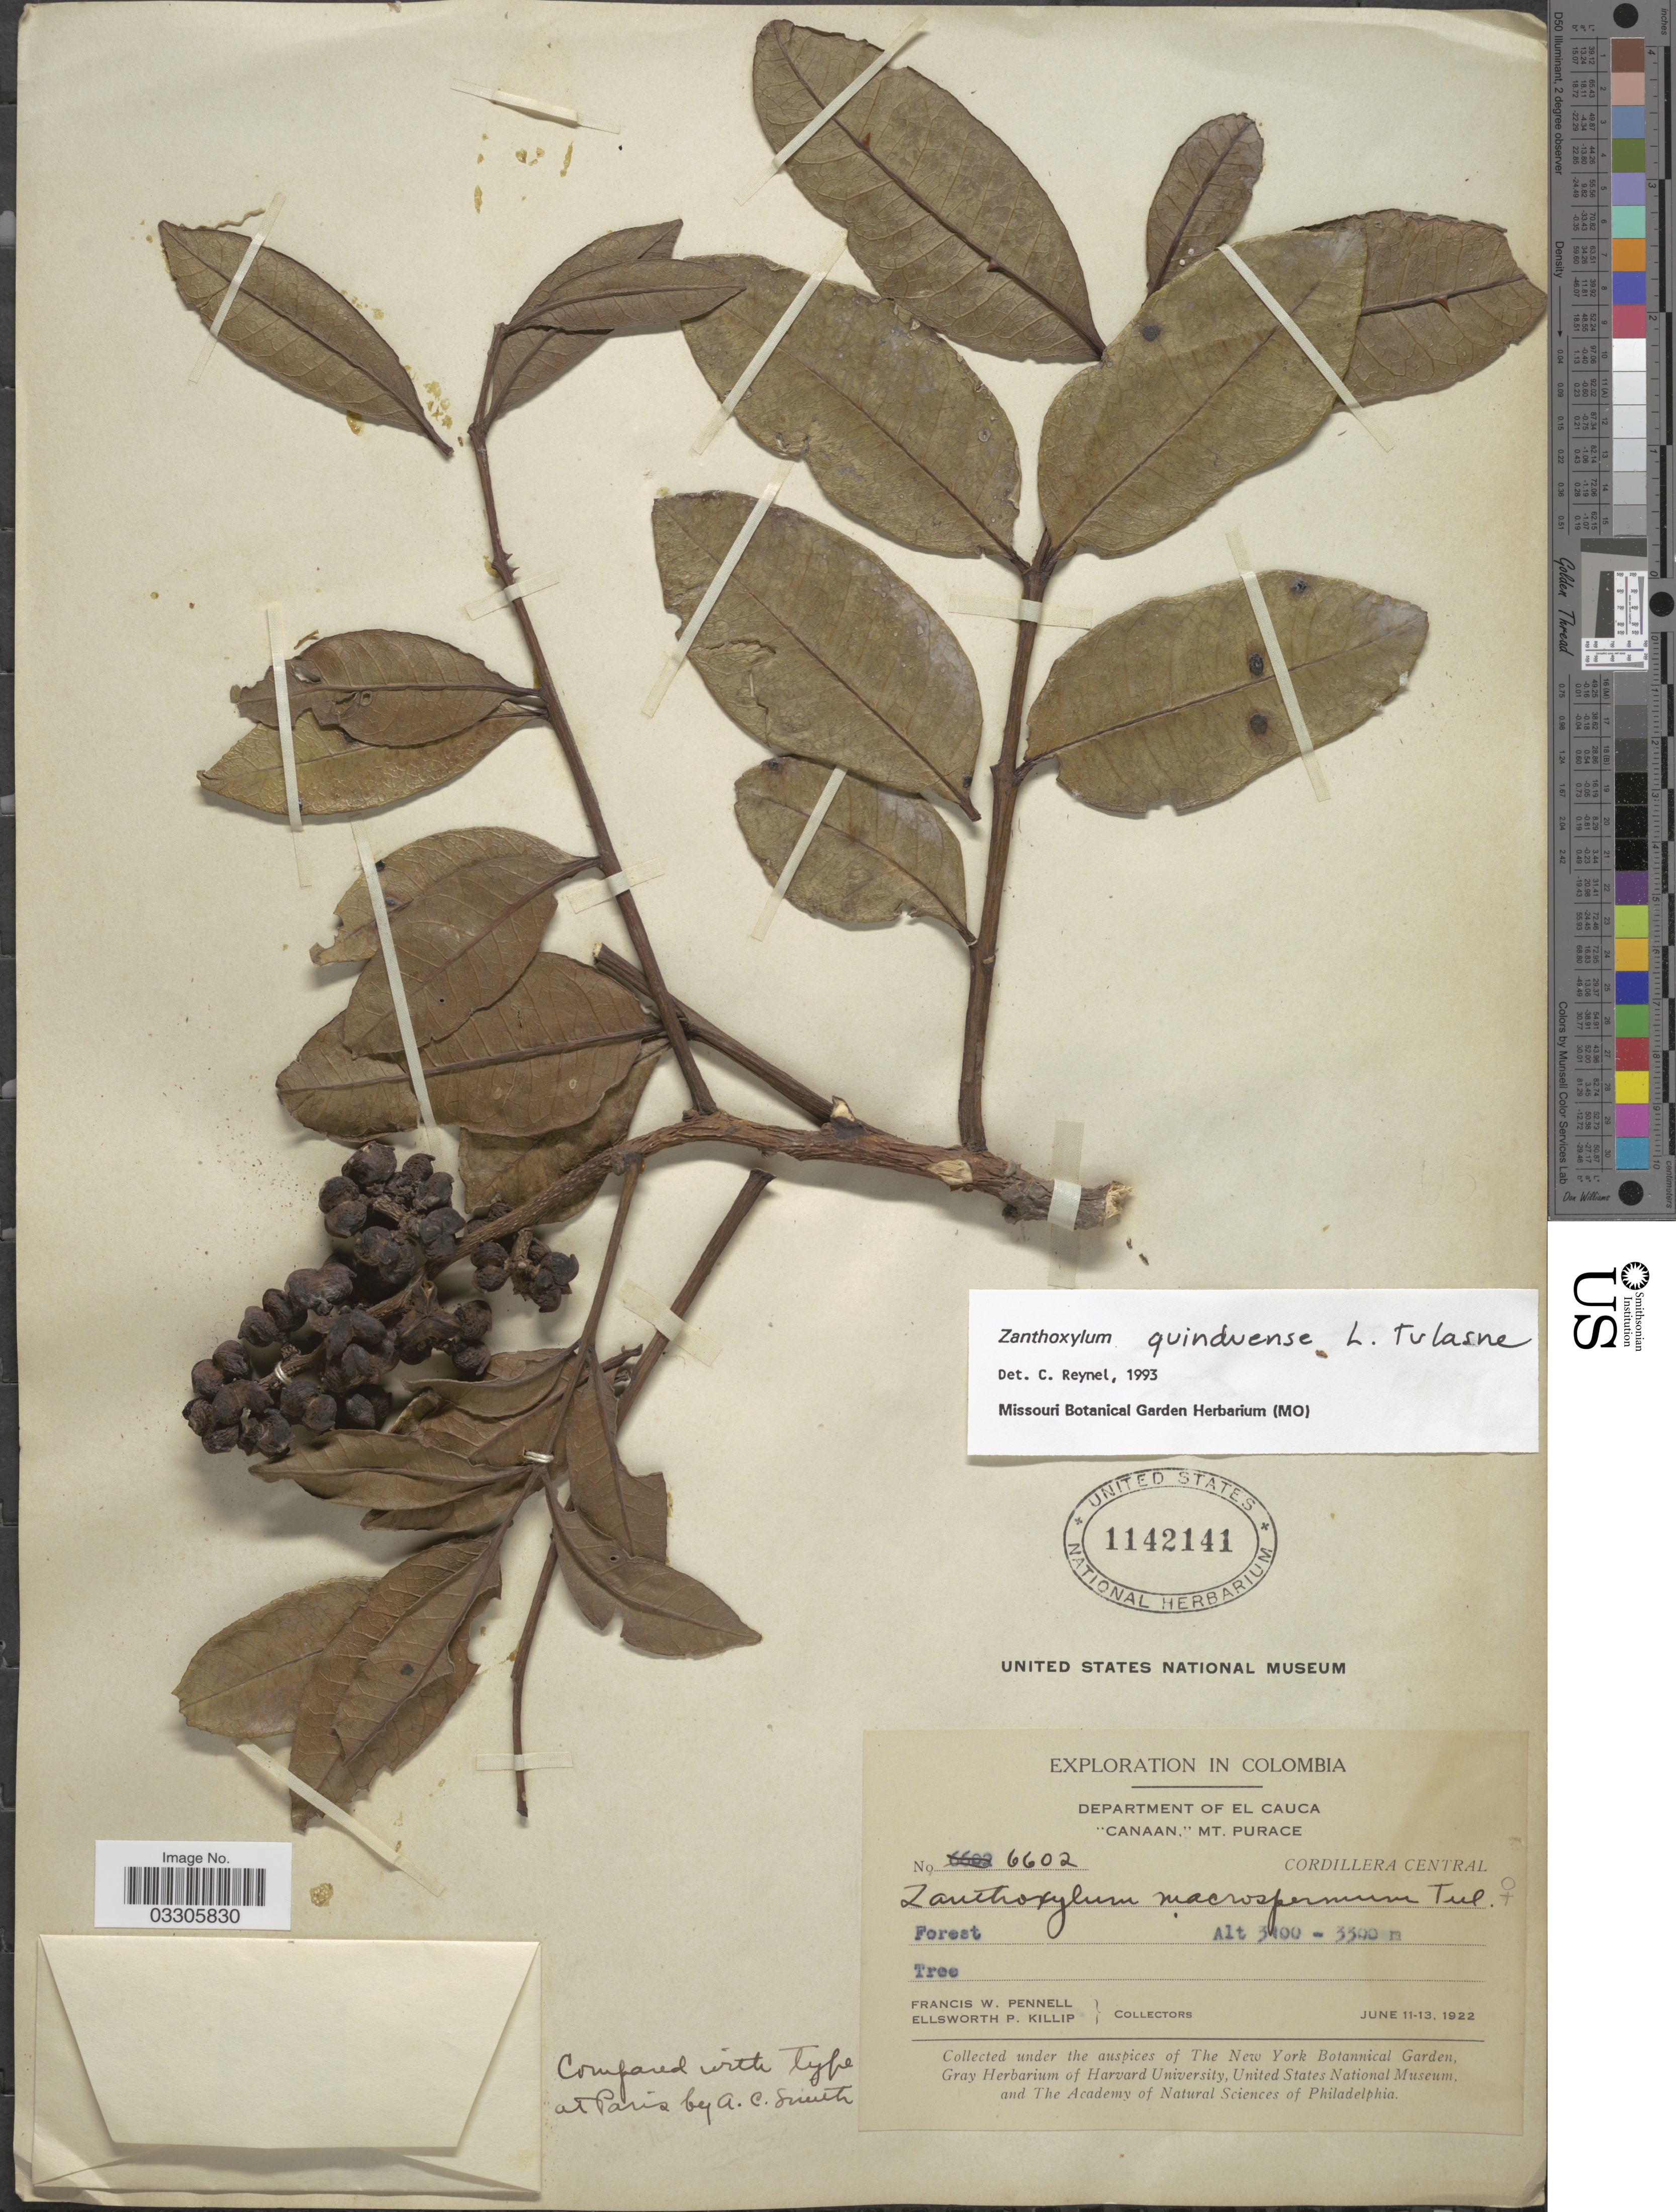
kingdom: Plantae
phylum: Tracheophyta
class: Magnoliopsida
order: Sapindales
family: Rutaceae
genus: Zanthoxylum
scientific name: Zanthoxylum quinduense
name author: Tul.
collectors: F. W. Pennell & E. P. Killip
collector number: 6602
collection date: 1922-06-11/1922-06-13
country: Colombia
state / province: Cauca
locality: Department of El Cauca, "Canaan," Mt. Purace, Cordillera Central.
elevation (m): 3100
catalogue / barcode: US 1142141